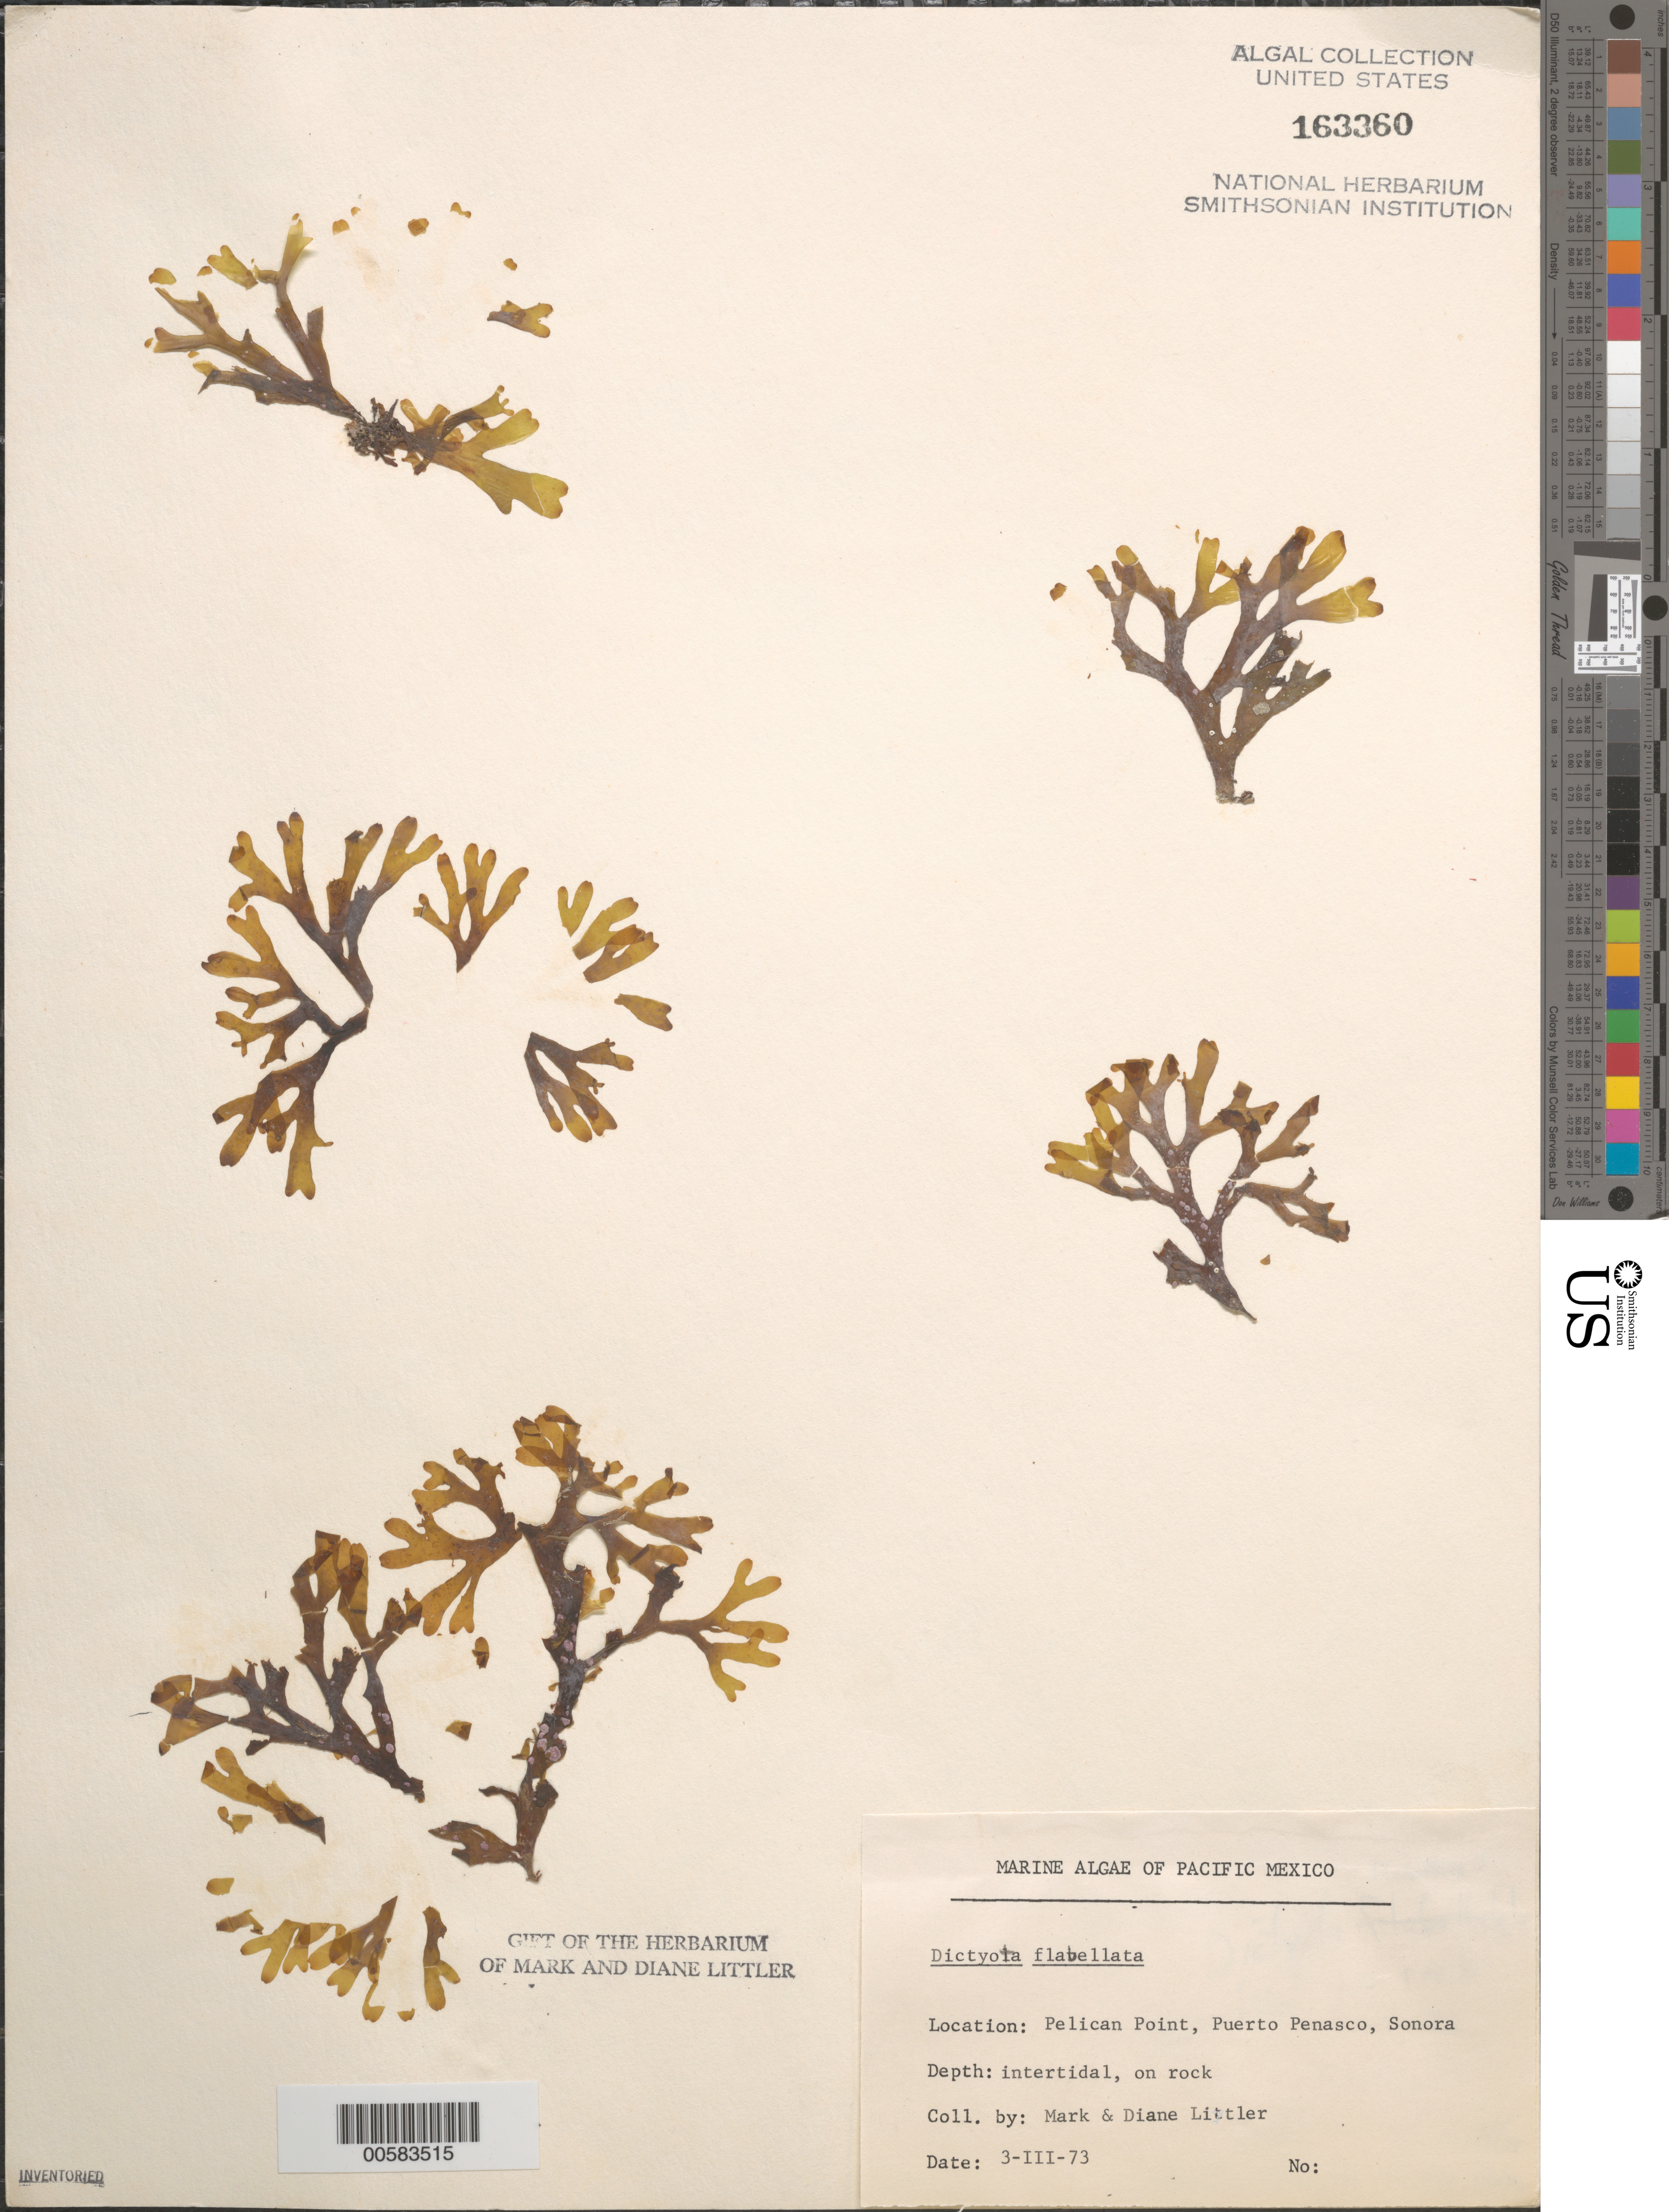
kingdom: Chromista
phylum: Ochrophyta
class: Phaeophyceae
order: Dictyotales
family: Dictyotaceae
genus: Dictyota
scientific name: Dictyota flabellata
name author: (Collins) Setch. & N.L. Gardner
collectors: M. M. Littler & D. S. Littler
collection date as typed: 03 Mar 1973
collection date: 1973-03-03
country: Mexico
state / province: Sonora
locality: Punta Pelicano, Puerto Penasco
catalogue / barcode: US 163360